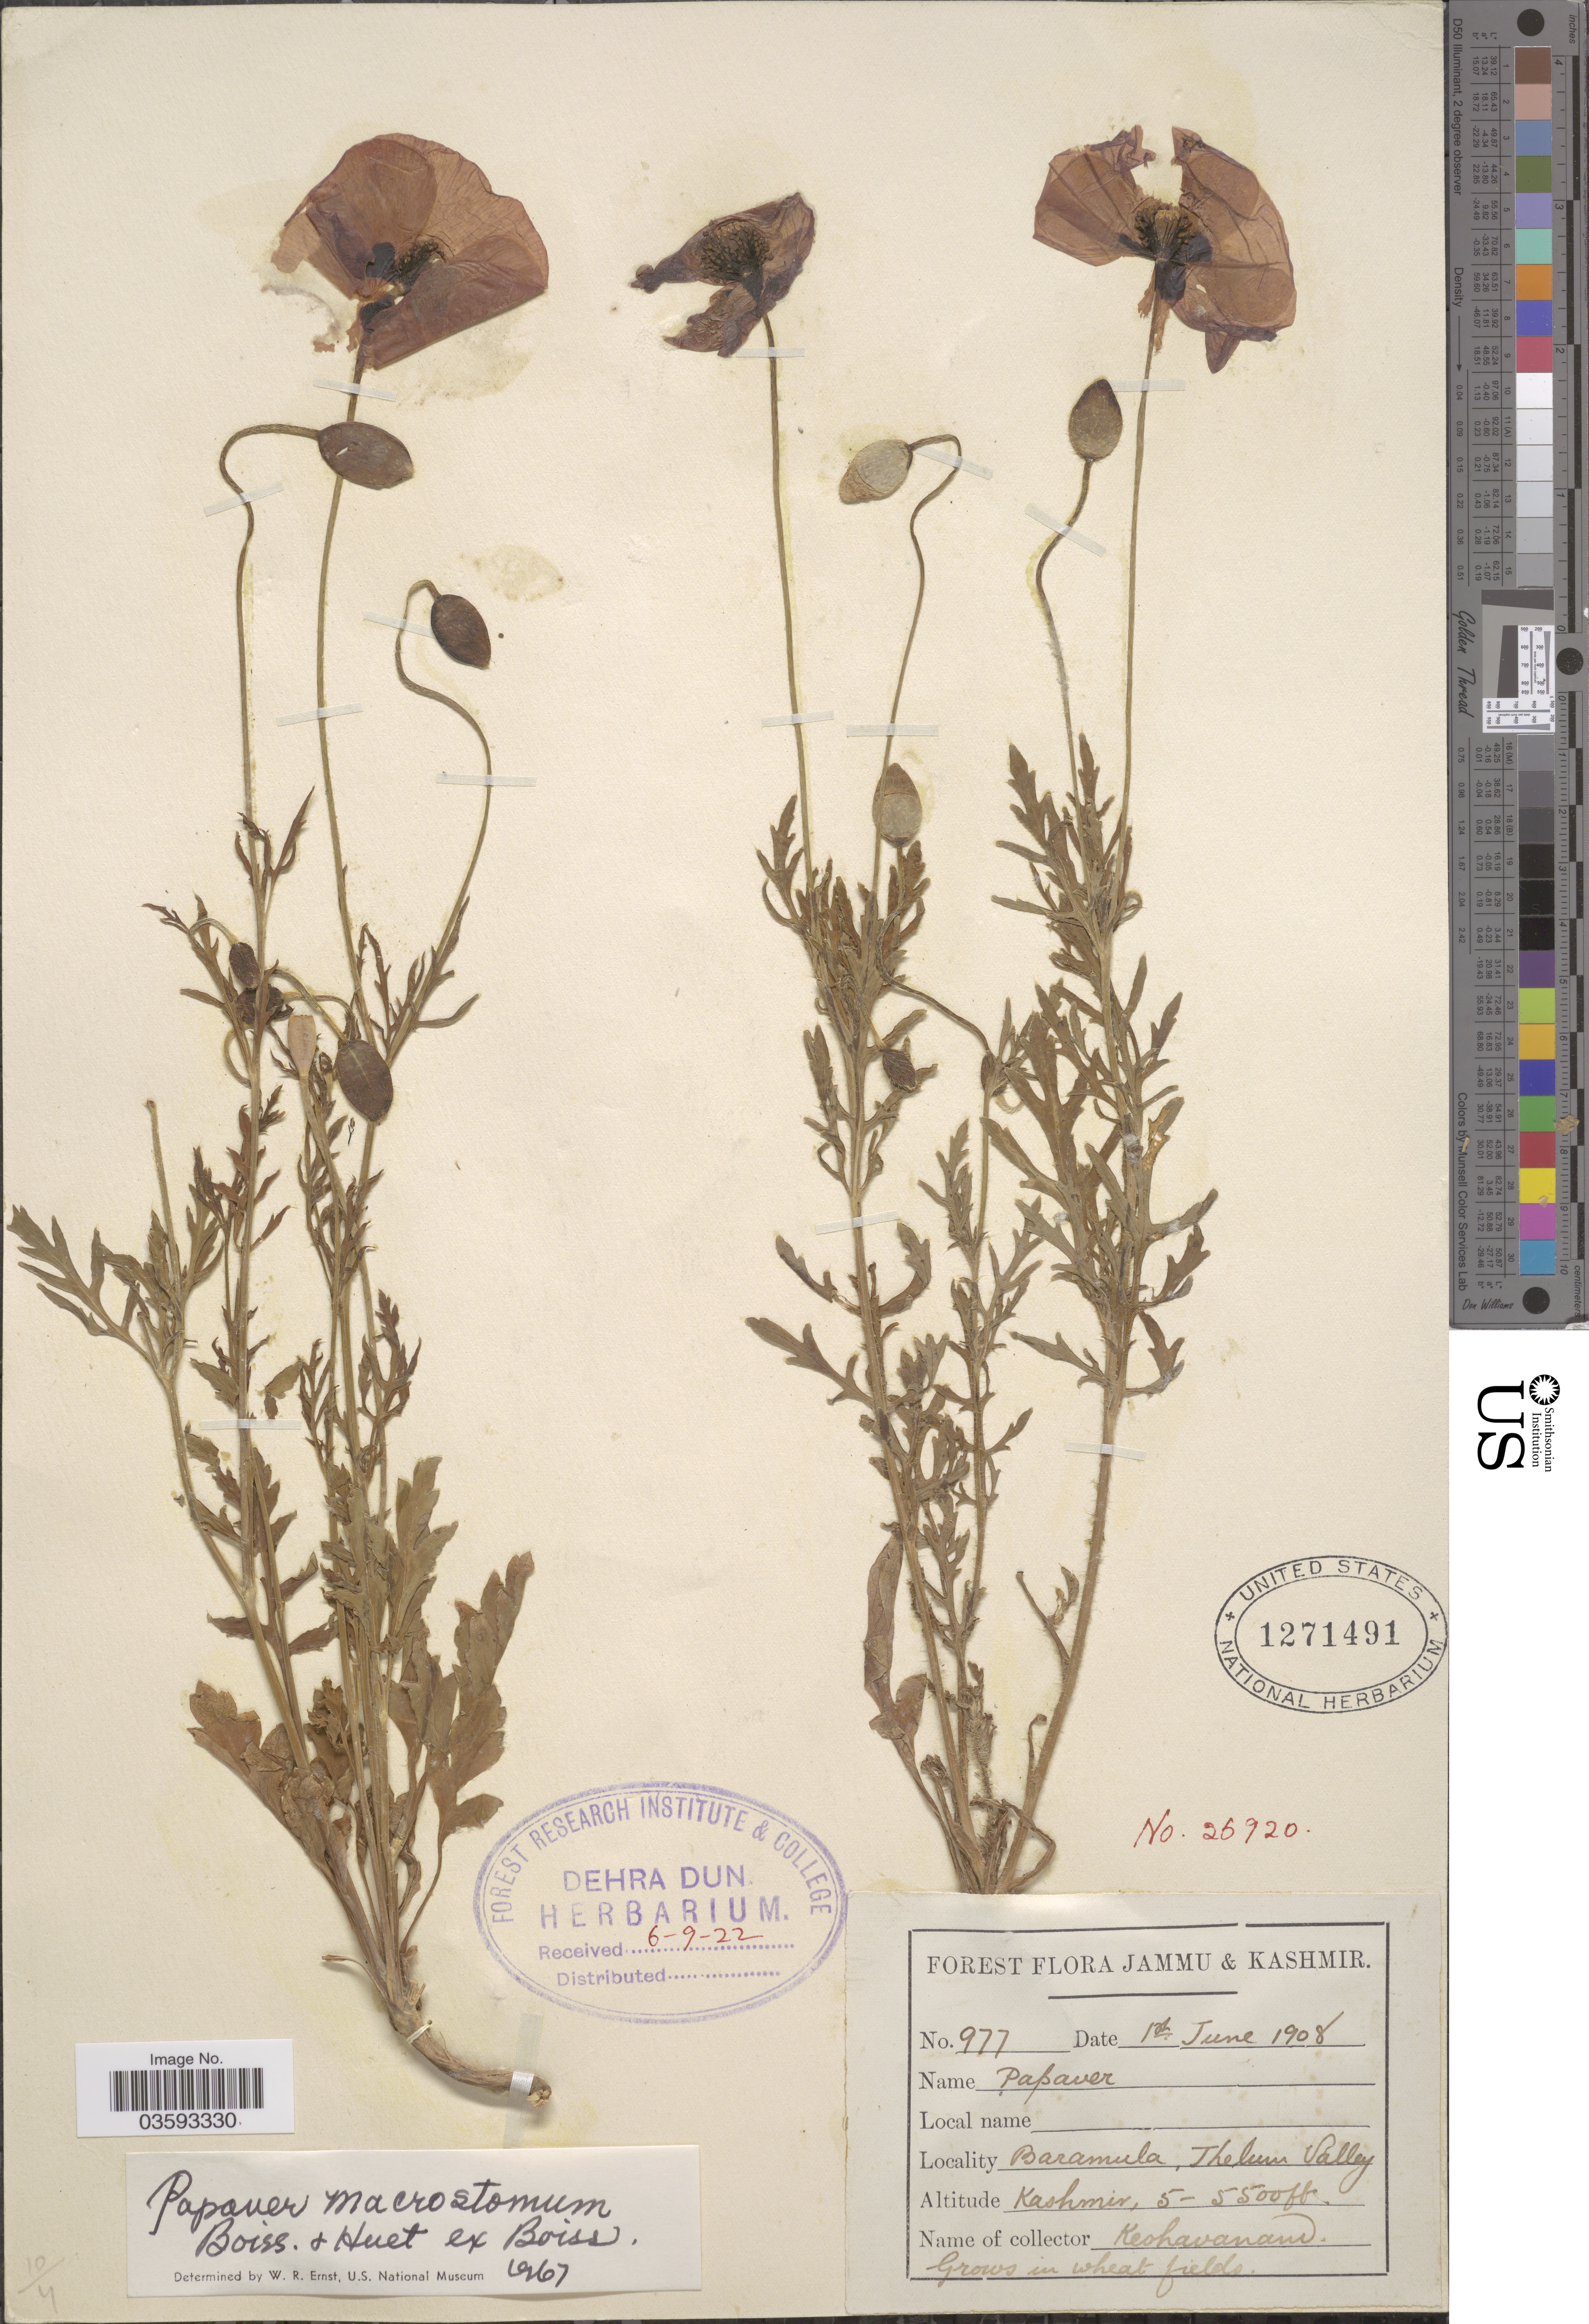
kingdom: Plantae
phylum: Tracheophyta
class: Magnoliopsida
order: Ranunculales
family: Papaveraceae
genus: Papaver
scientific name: Papaver macrostomum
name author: Boiss. & A. Huet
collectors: Keshavanand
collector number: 977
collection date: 1908-06-01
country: India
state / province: Jammu and Kashmir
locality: Baramula, Thelum Valley. Kashmir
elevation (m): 1524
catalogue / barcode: US 1271491